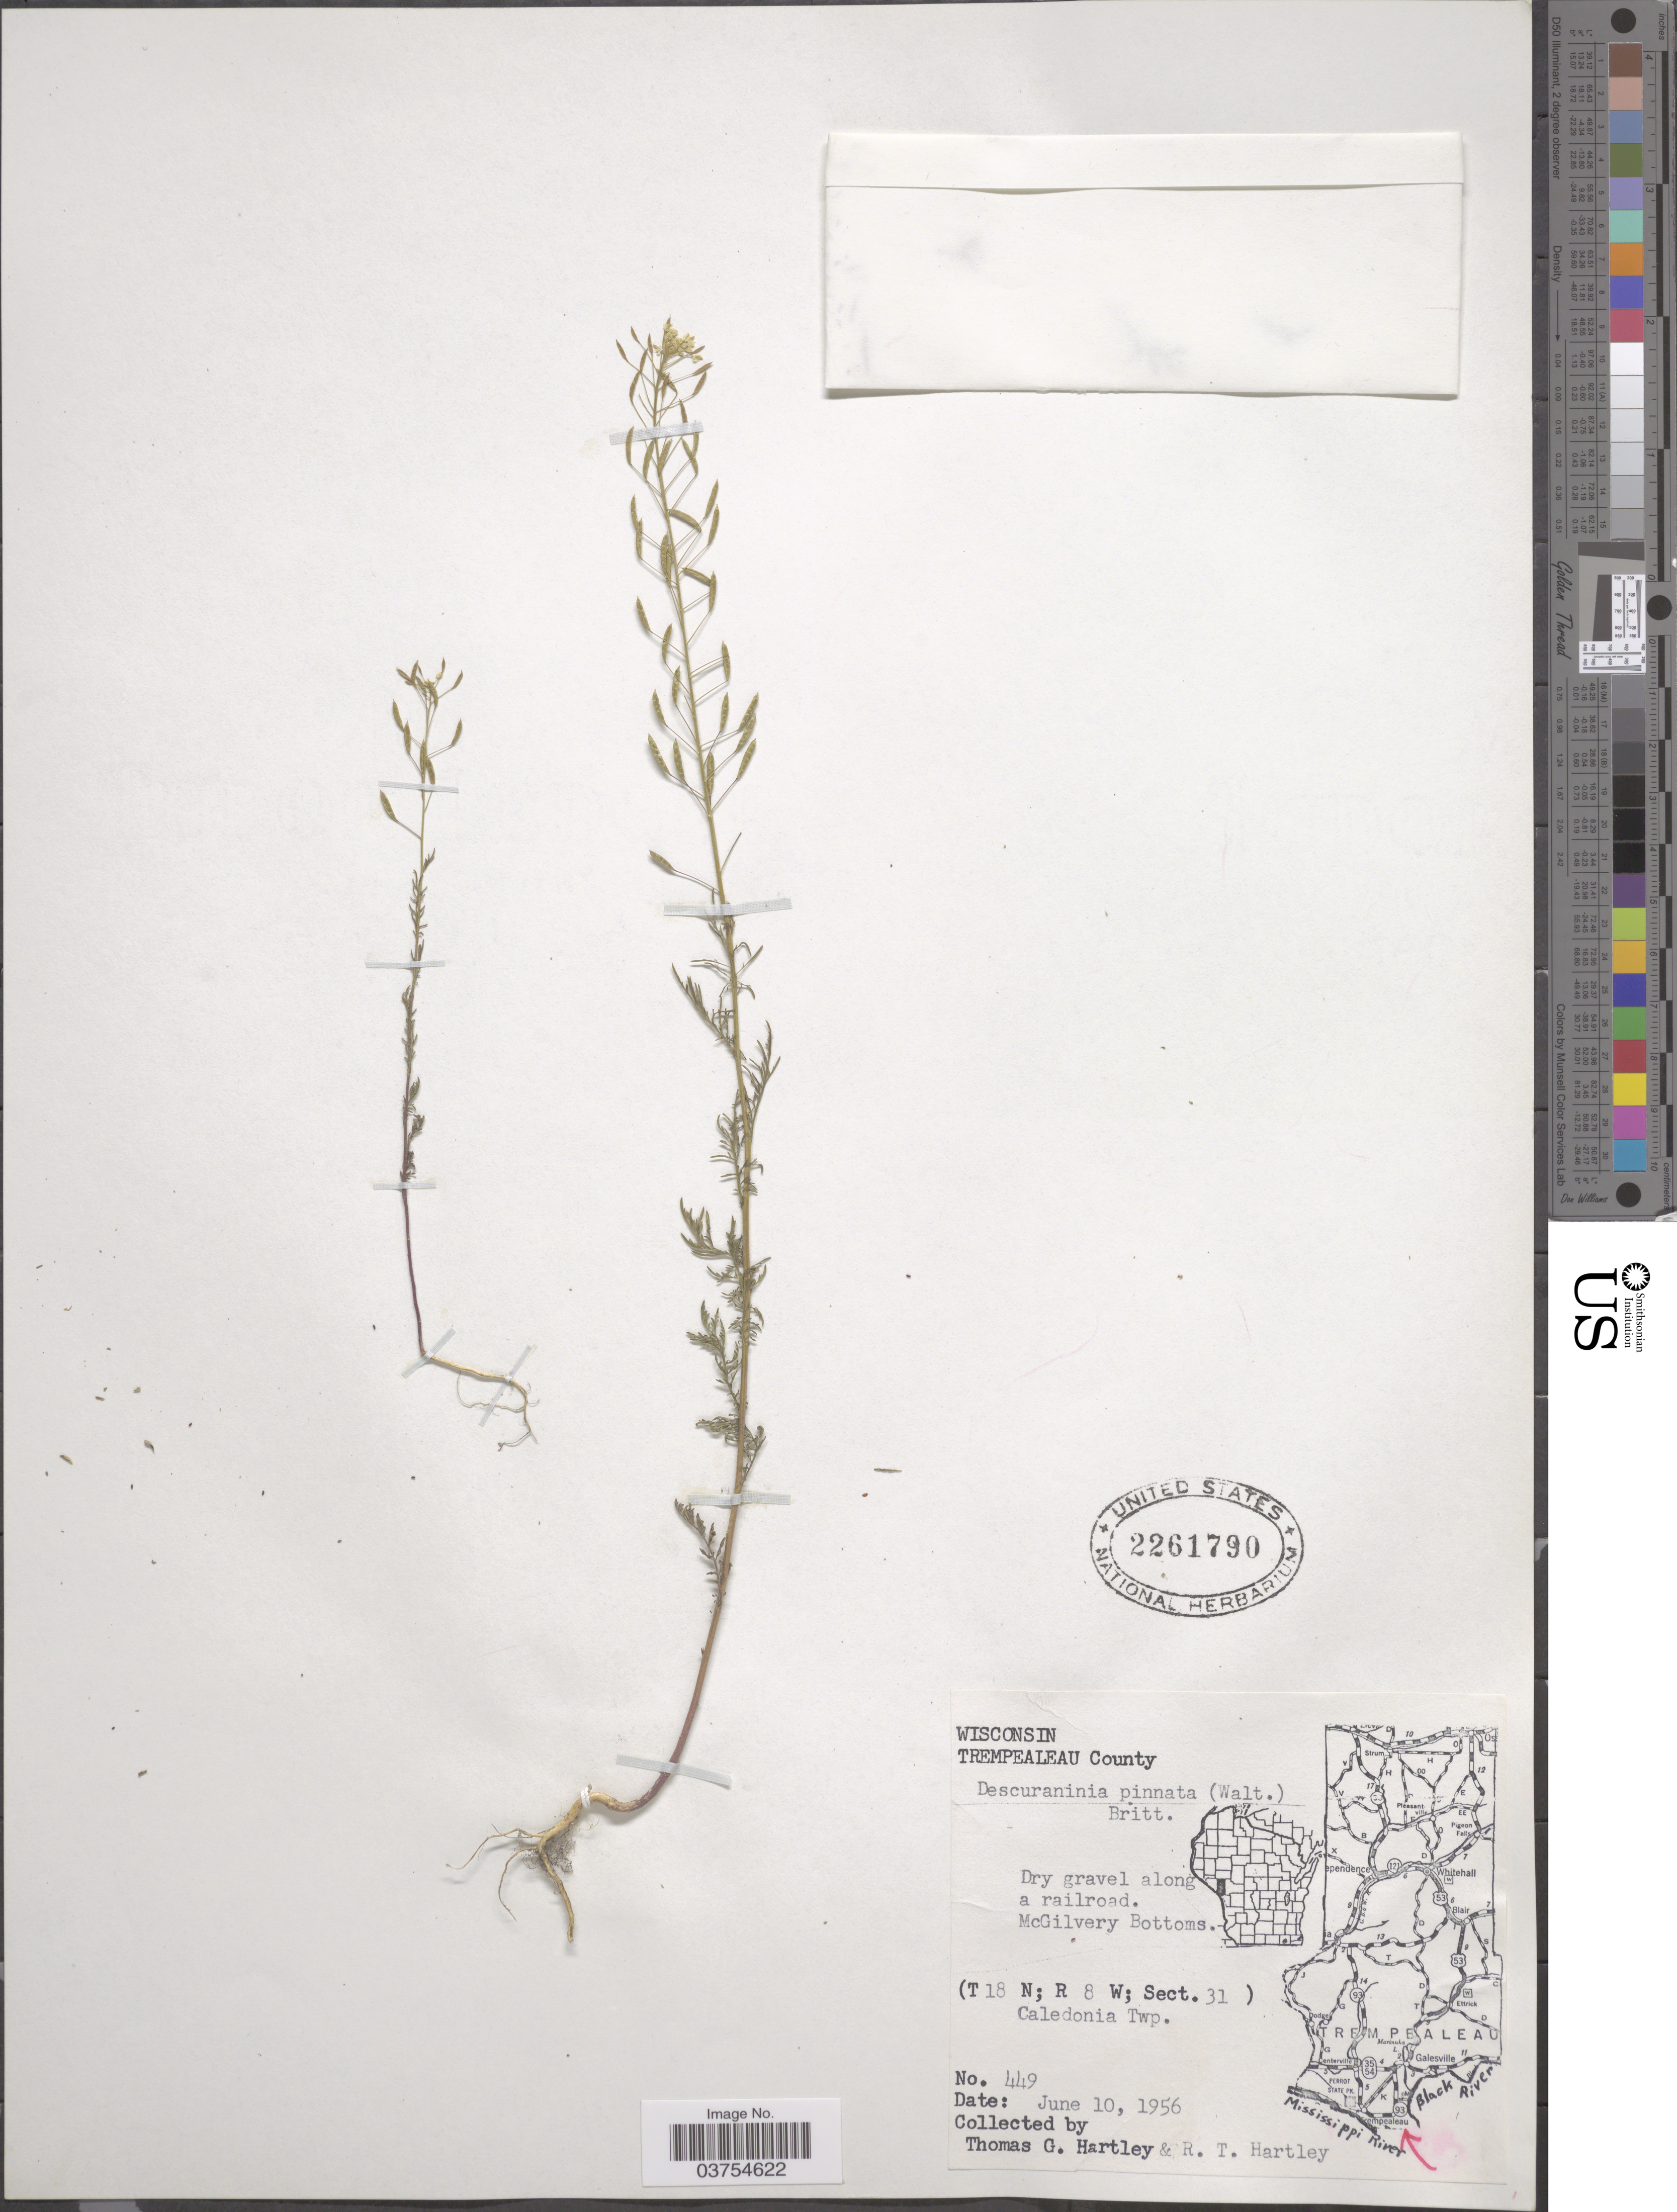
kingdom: Plantae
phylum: Tracheophyta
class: Magnoliopsida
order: Brassicales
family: Brassicaceae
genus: Descurainia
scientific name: Descurainia pinnata var. brachycarpa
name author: (Richardson) Fernald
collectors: T. G. Hartley & R. T. Hartley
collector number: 449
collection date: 1956-06-10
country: United States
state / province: Wisconsin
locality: Trempealeau County. Dry gravel along a railroad. McGilvery Bottoms. (T18 N; R 8 W; Sect.31) Caledonia Twp.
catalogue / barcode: US 2261790